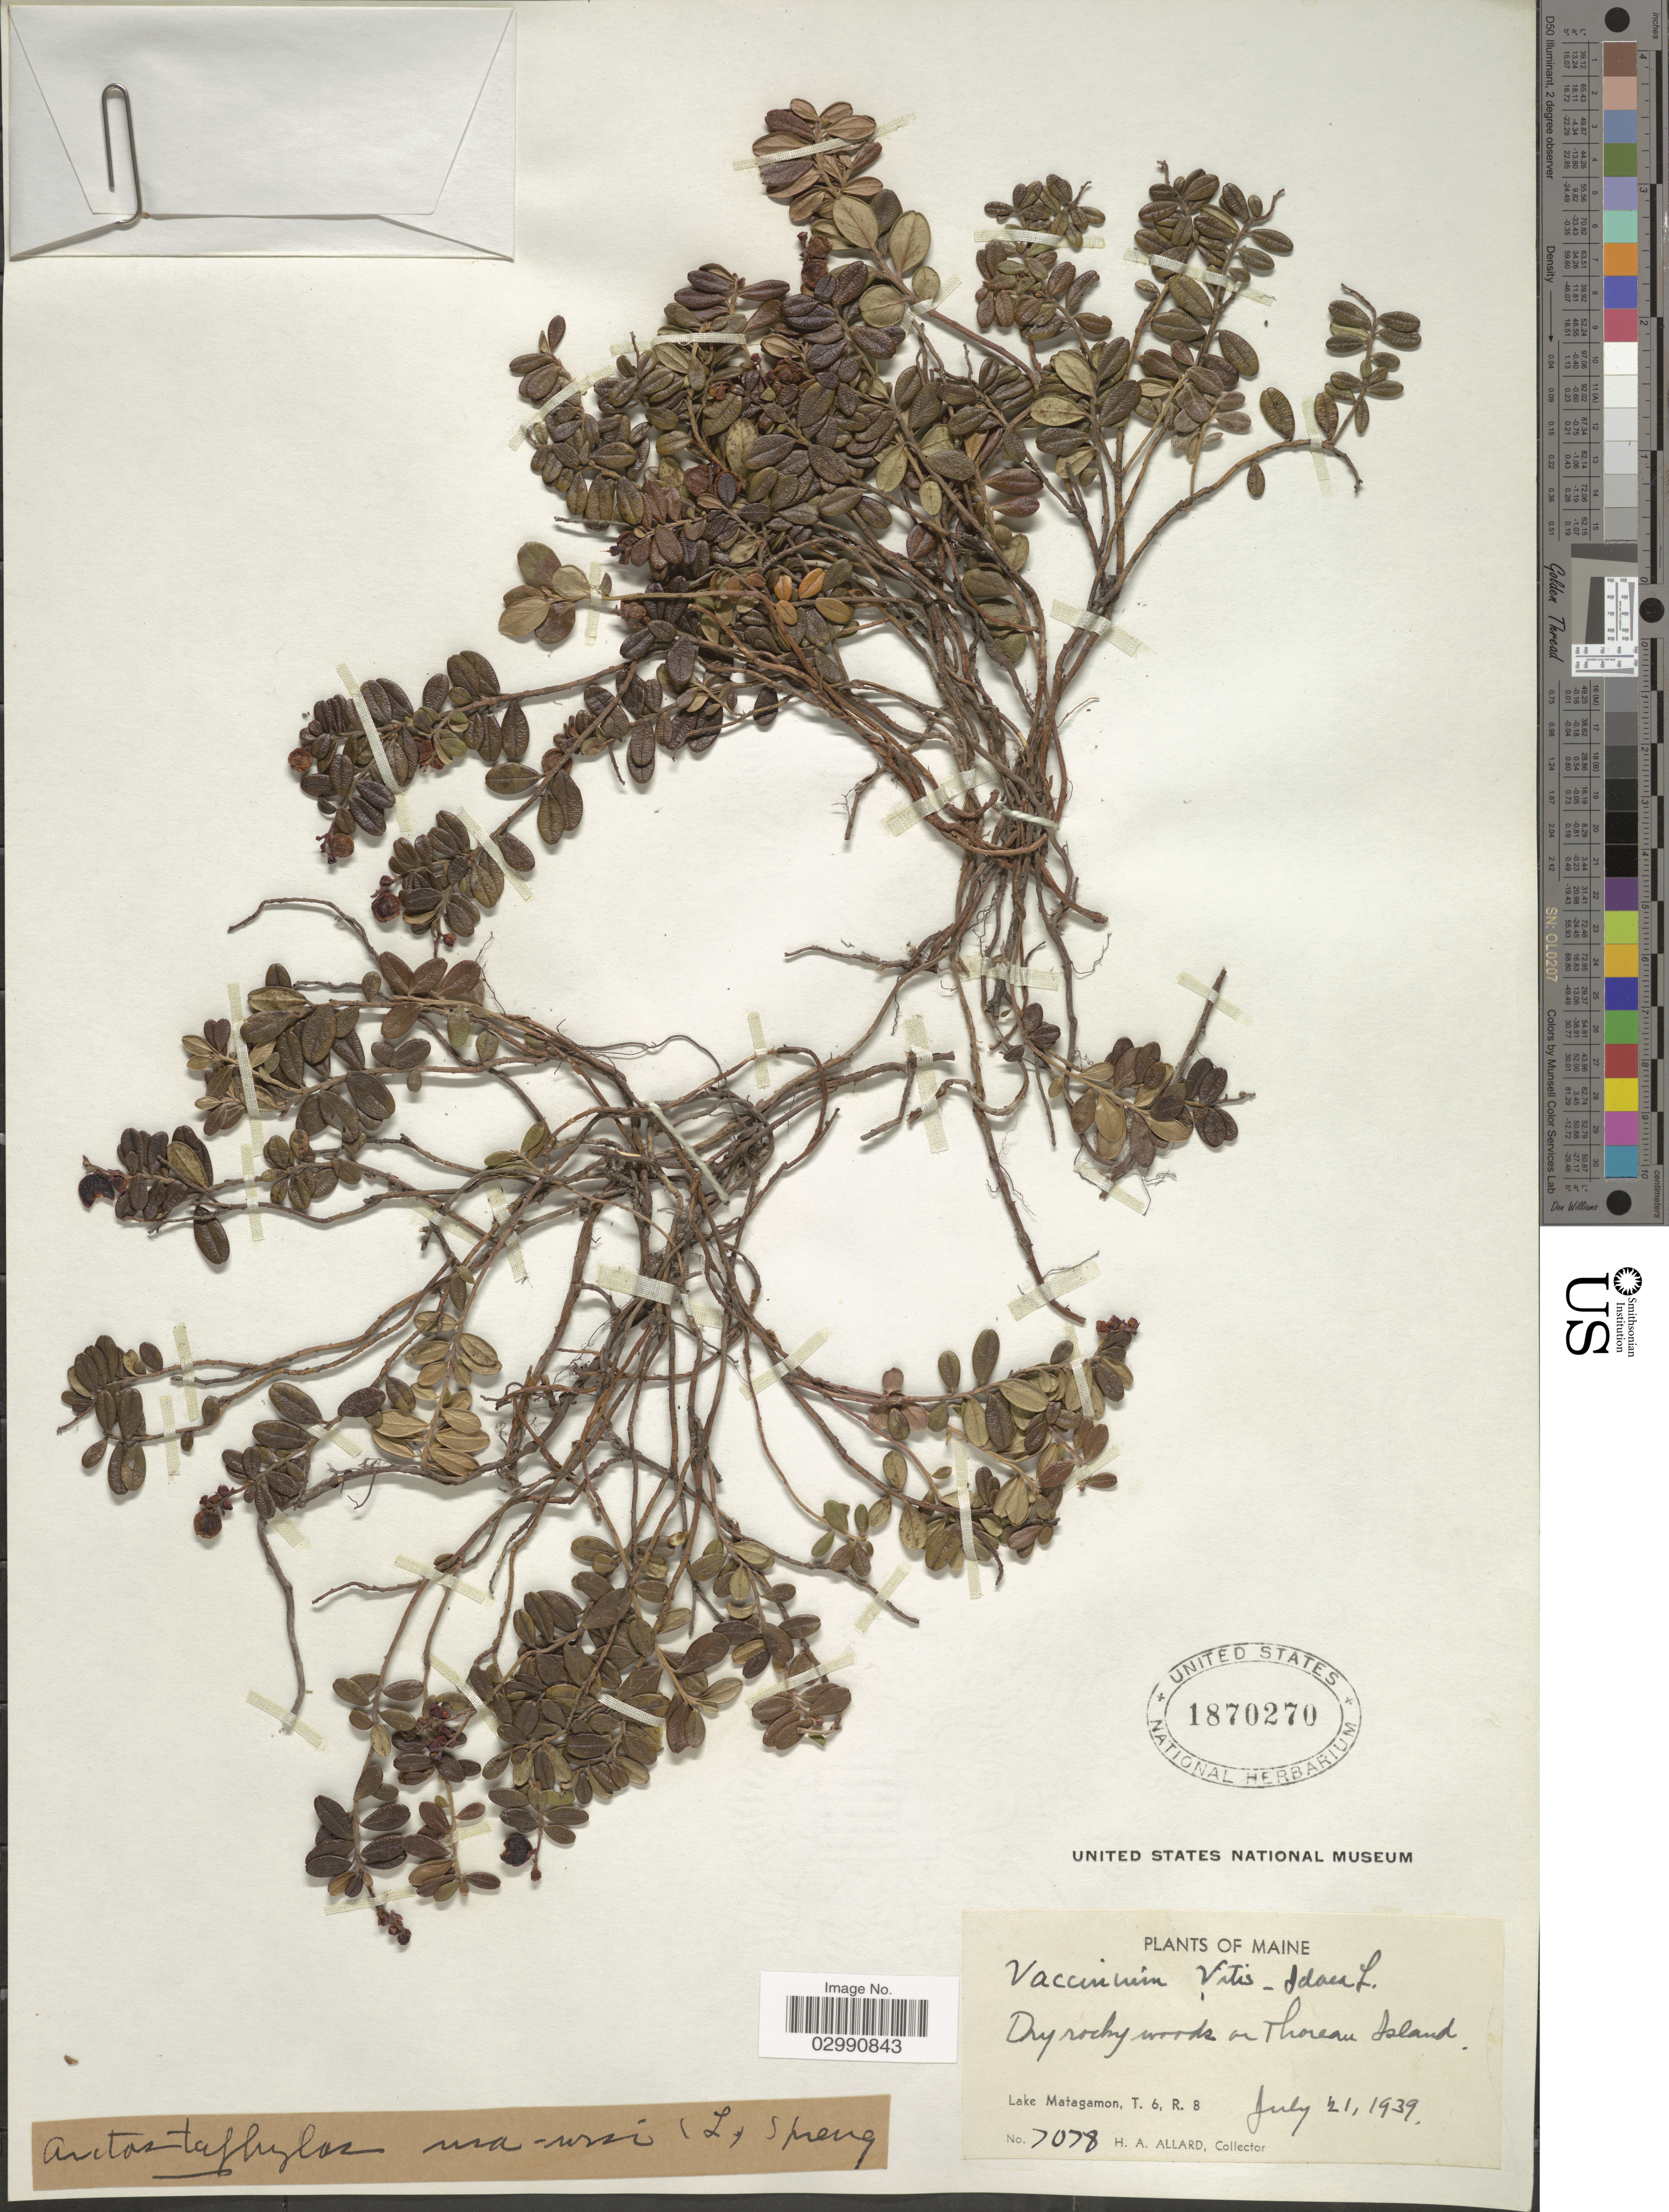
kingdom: Plantae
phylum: Tracheophyta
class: Magnoliopsida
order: Ericales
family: Ericaceae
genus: Vaccinium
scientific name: Vaccinium vitis-idaea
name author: L.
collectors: H. A. Allard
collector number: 7078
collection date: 1939-07-21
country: United States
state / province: Maine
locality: Dry rocky woods on Thoreau Island. Lake Matagamon, T.6, R. 8.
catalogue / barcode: US 1870270